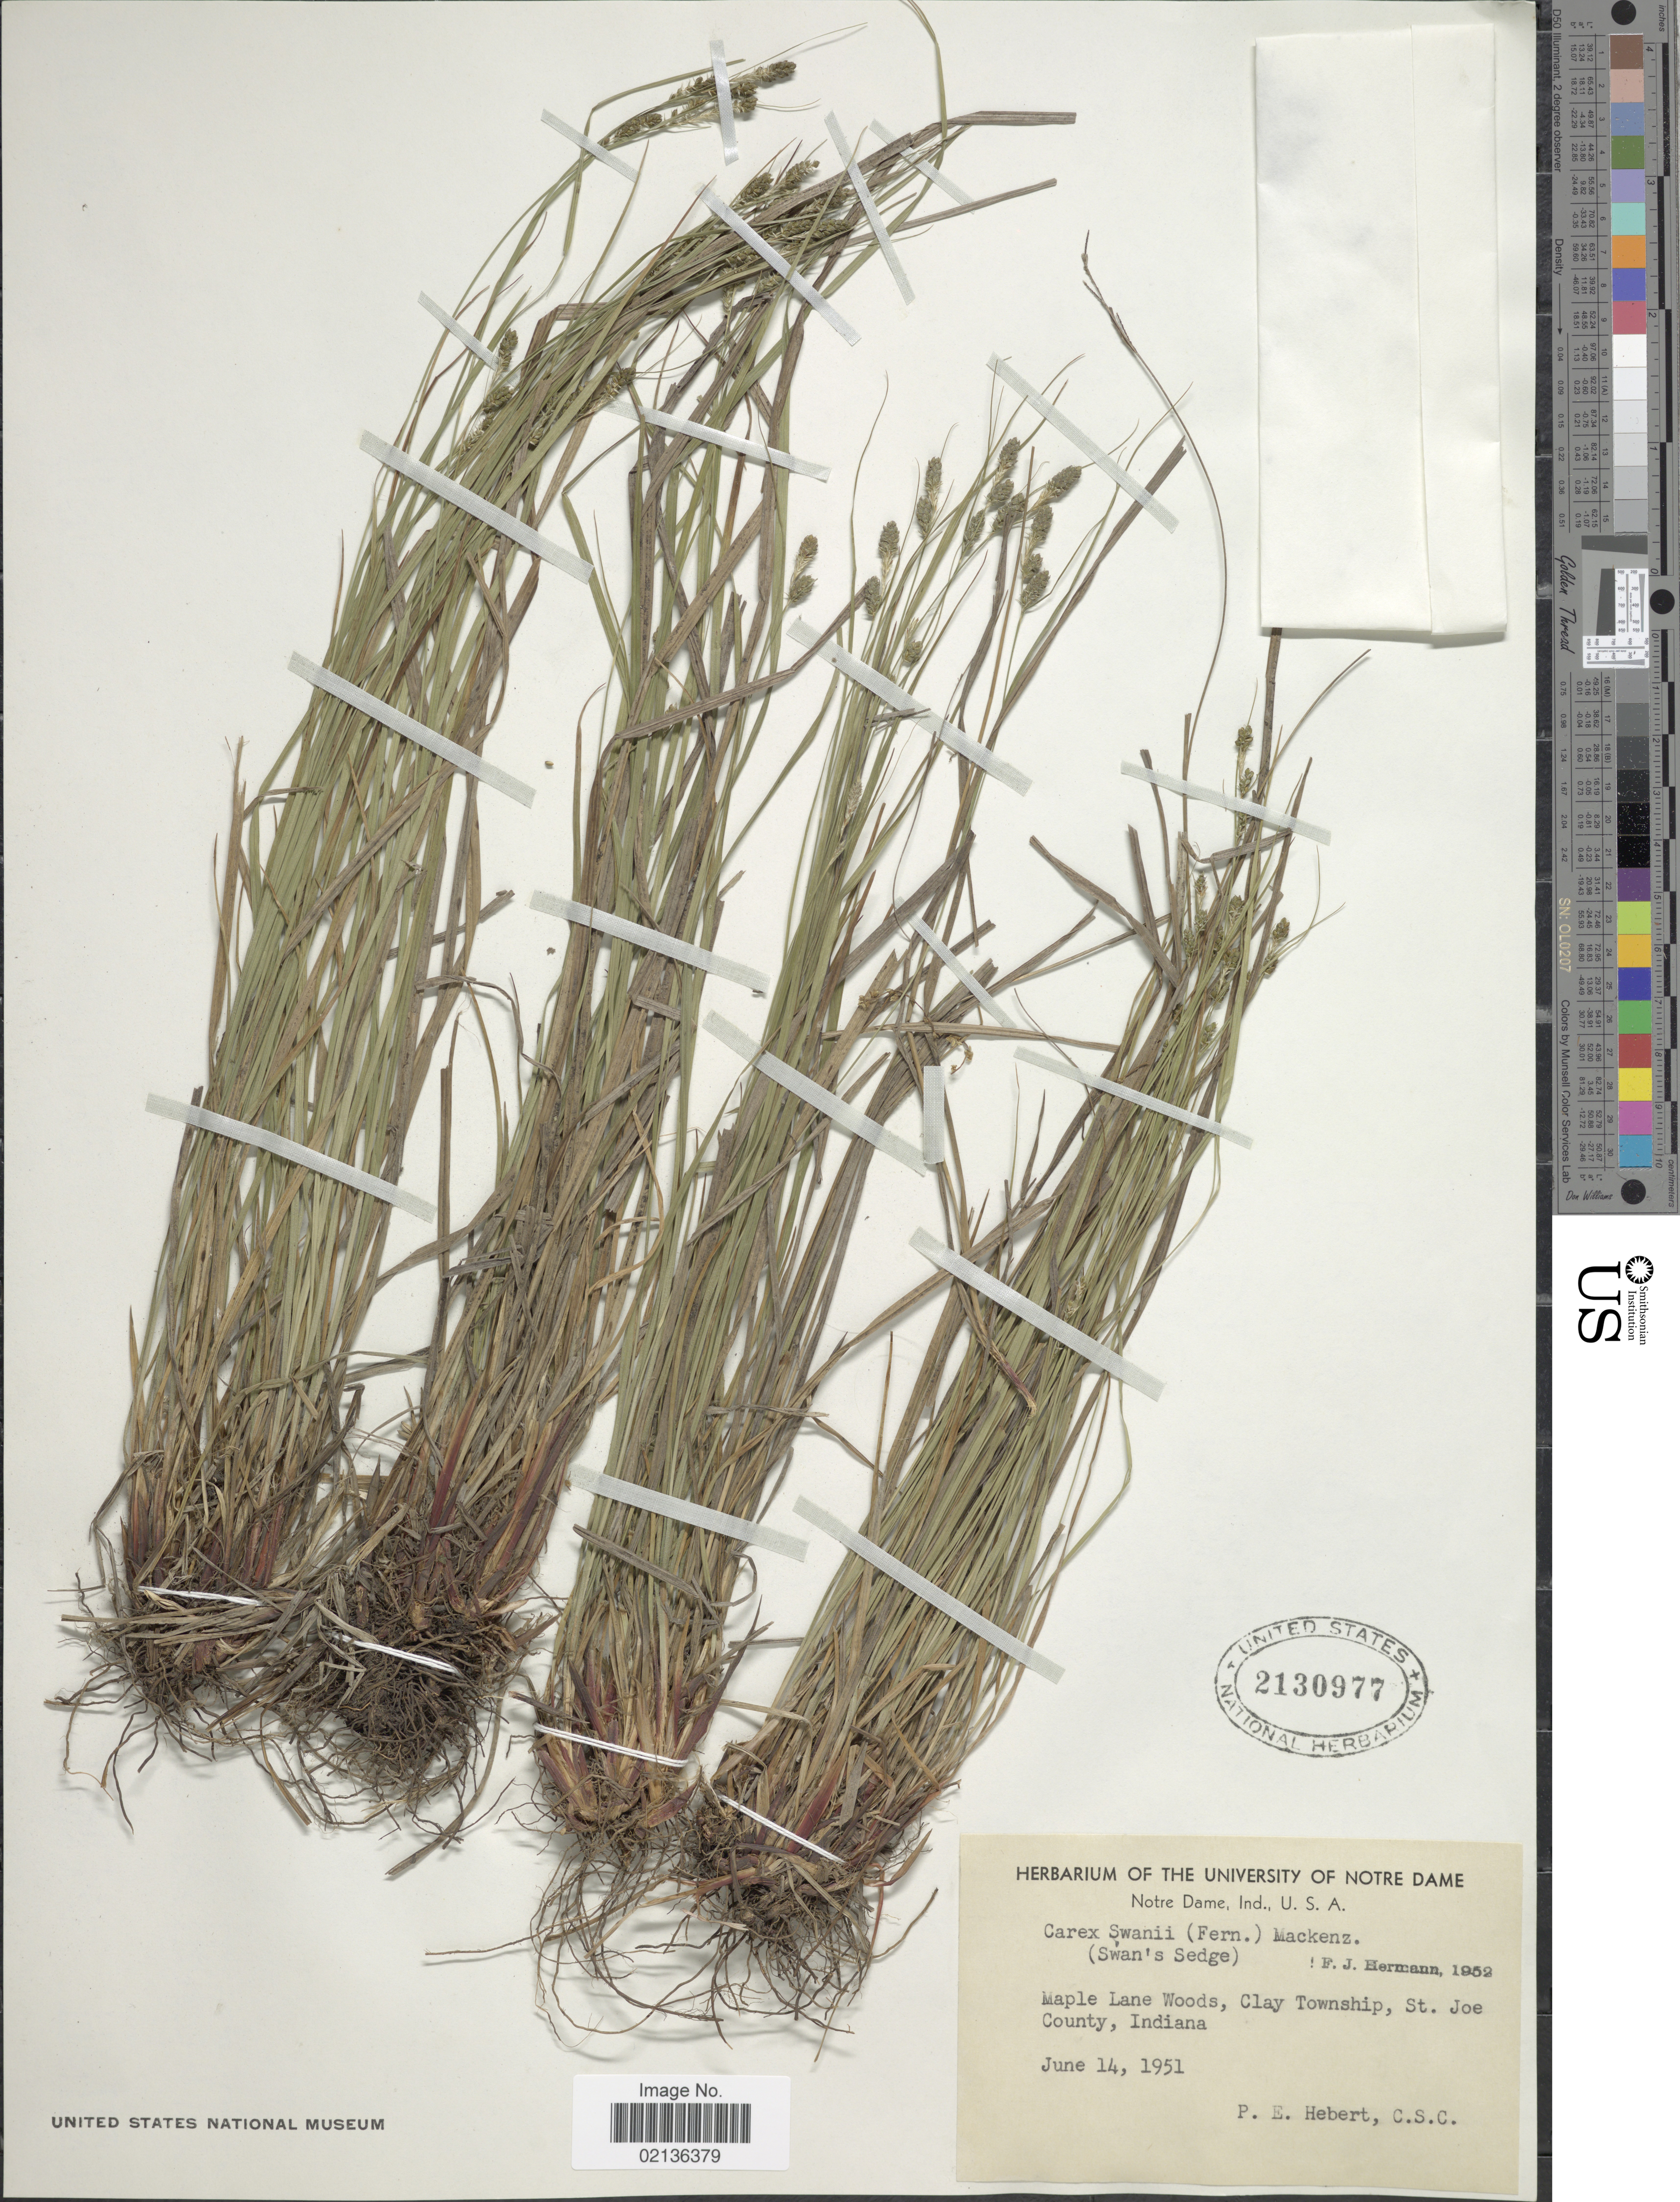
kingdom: Plantae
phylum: Tracheophyta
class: Liliopsida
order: Poales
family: Cyperaceae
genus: Carex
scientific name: Carex swanii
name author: (Fernald) Mack.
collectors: P. Hebert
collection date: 1951-06-14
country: United States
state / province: Indiana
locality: Notre Dame, Maple Lane Woods, Clay Township, St. Joe County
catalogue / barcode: US 2130977